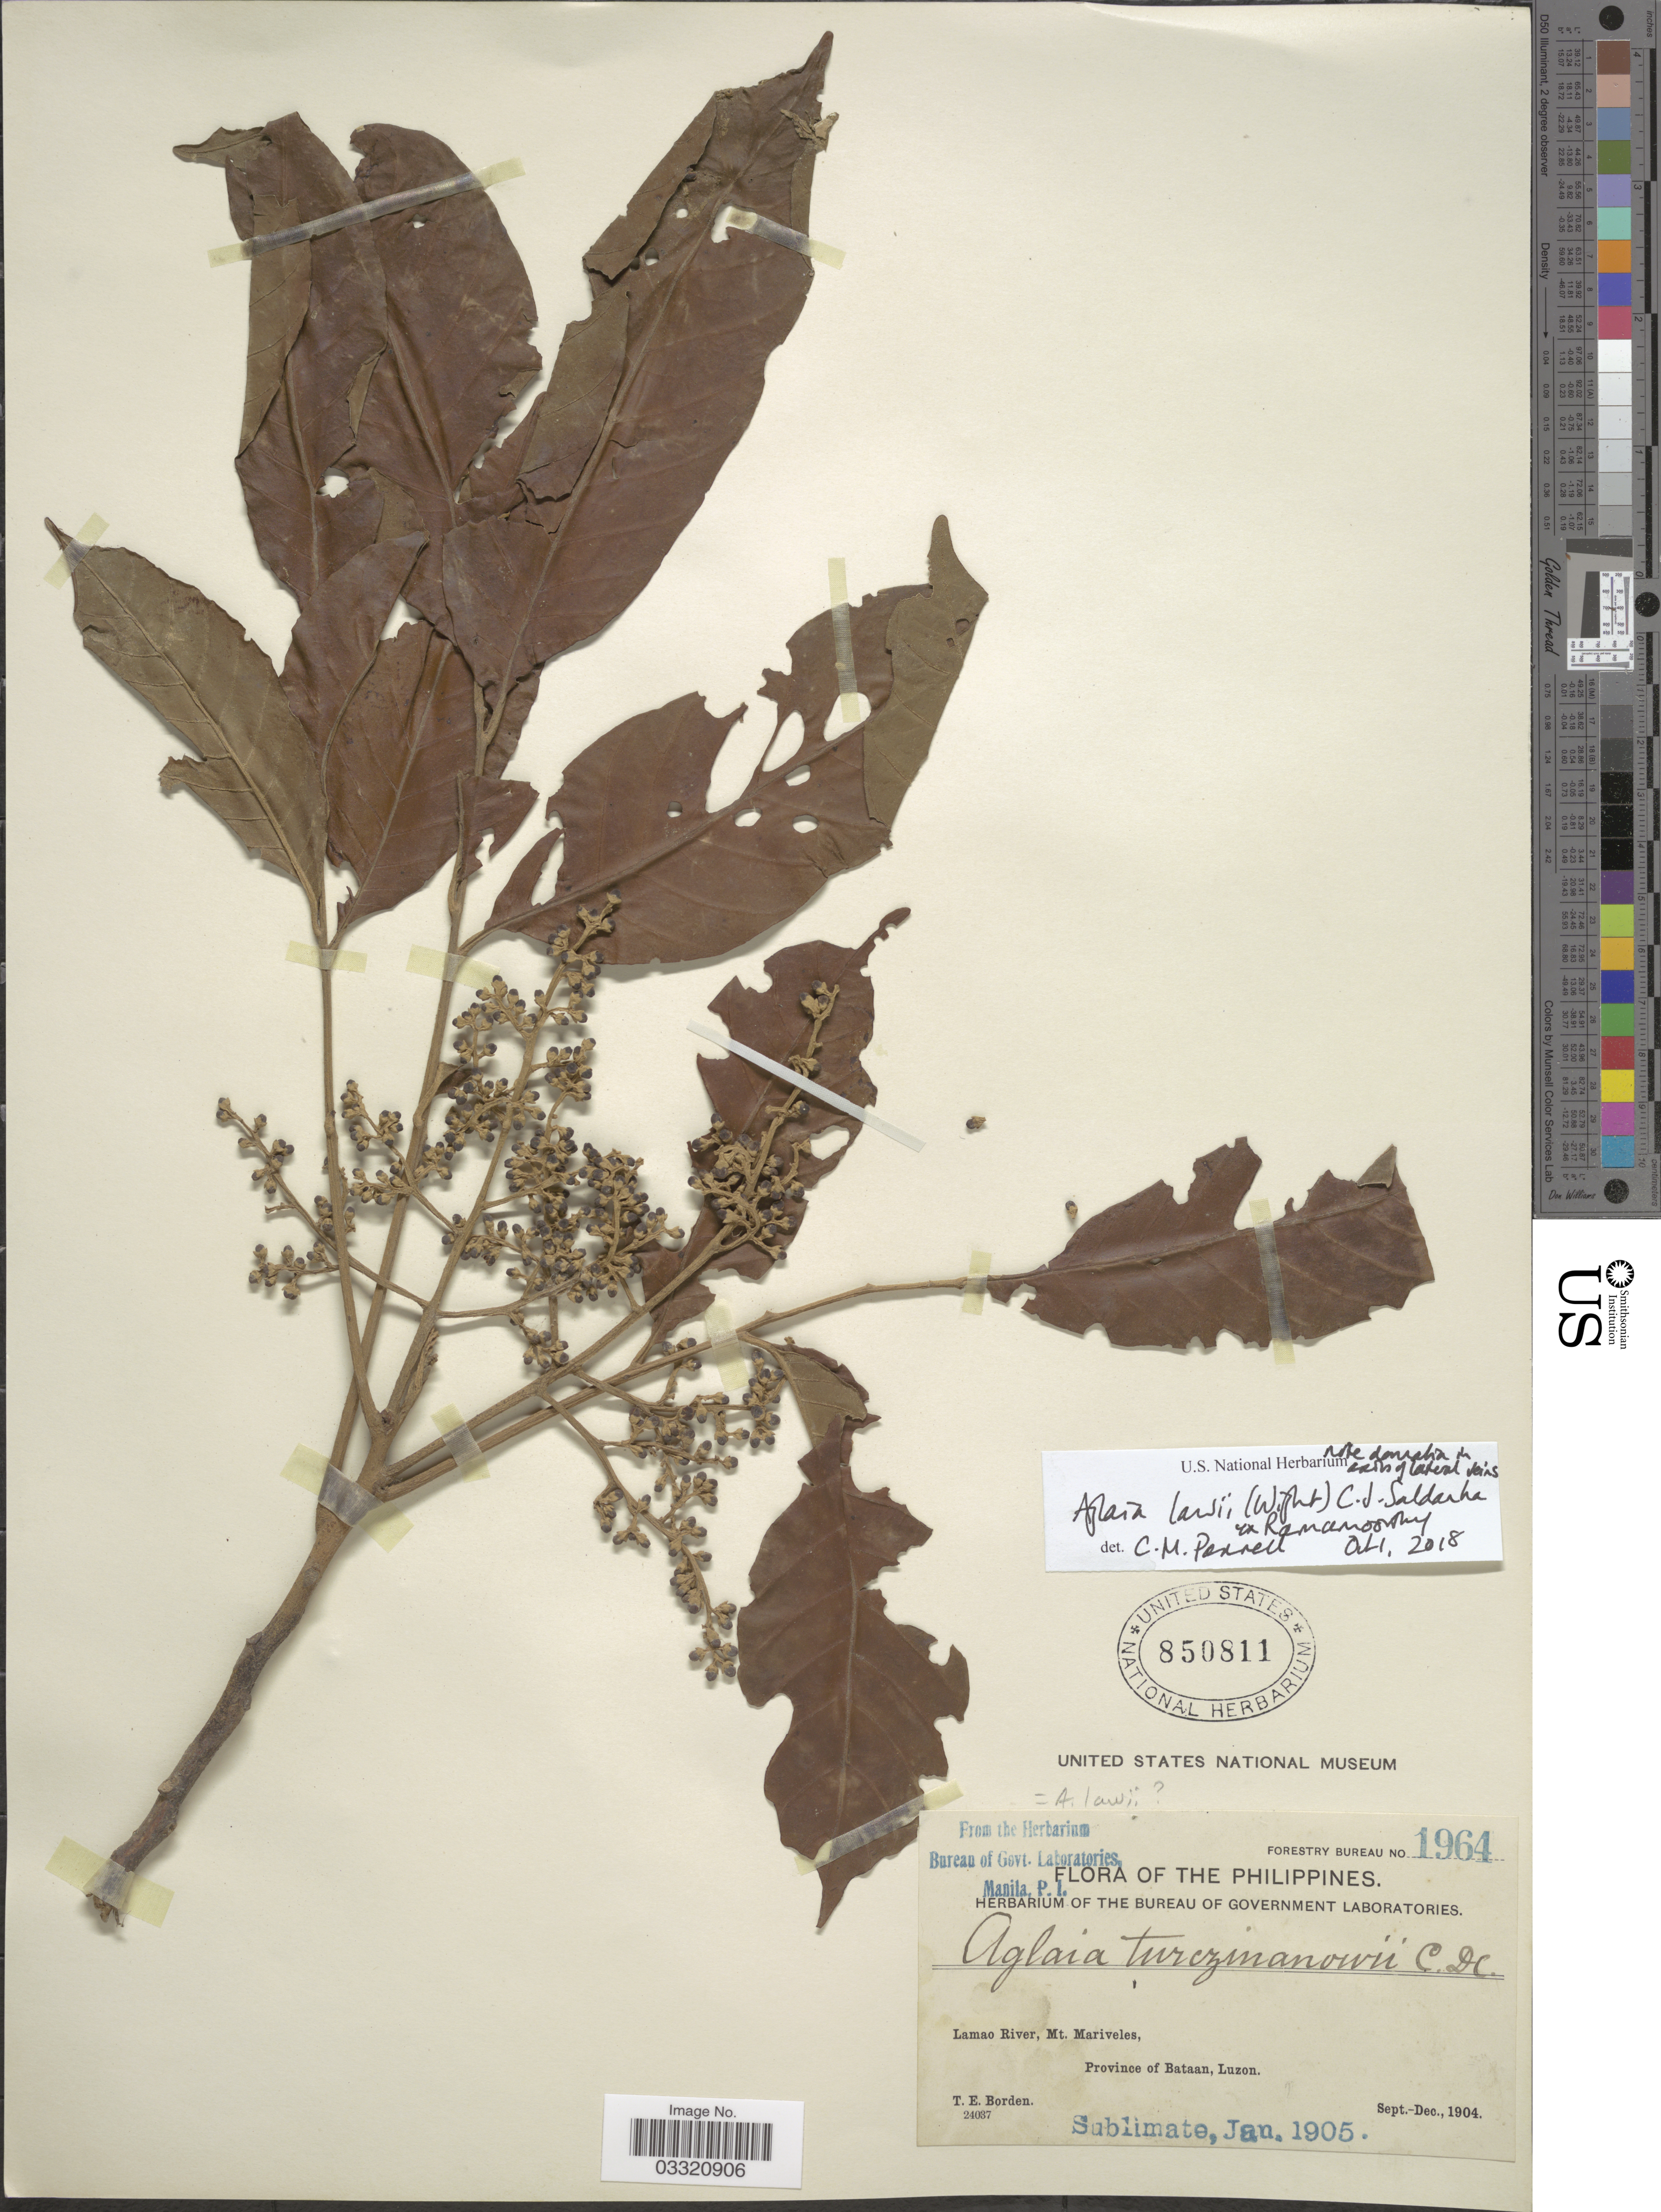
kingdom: Plantae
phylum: Tracheophyta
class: Magnoliopsida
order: Sapindales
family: Meliaceae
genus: Aglaia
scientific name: Aglaia lawii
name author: (Wight) C.J. Saldanha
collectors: T. E. Borden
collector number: Forestry Bureau 1964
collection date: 1904-09/1904-12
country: Philippines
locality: Lamao River, Mt. Mariveles, Province of Bataan, Luzon.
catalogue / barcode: US 850811